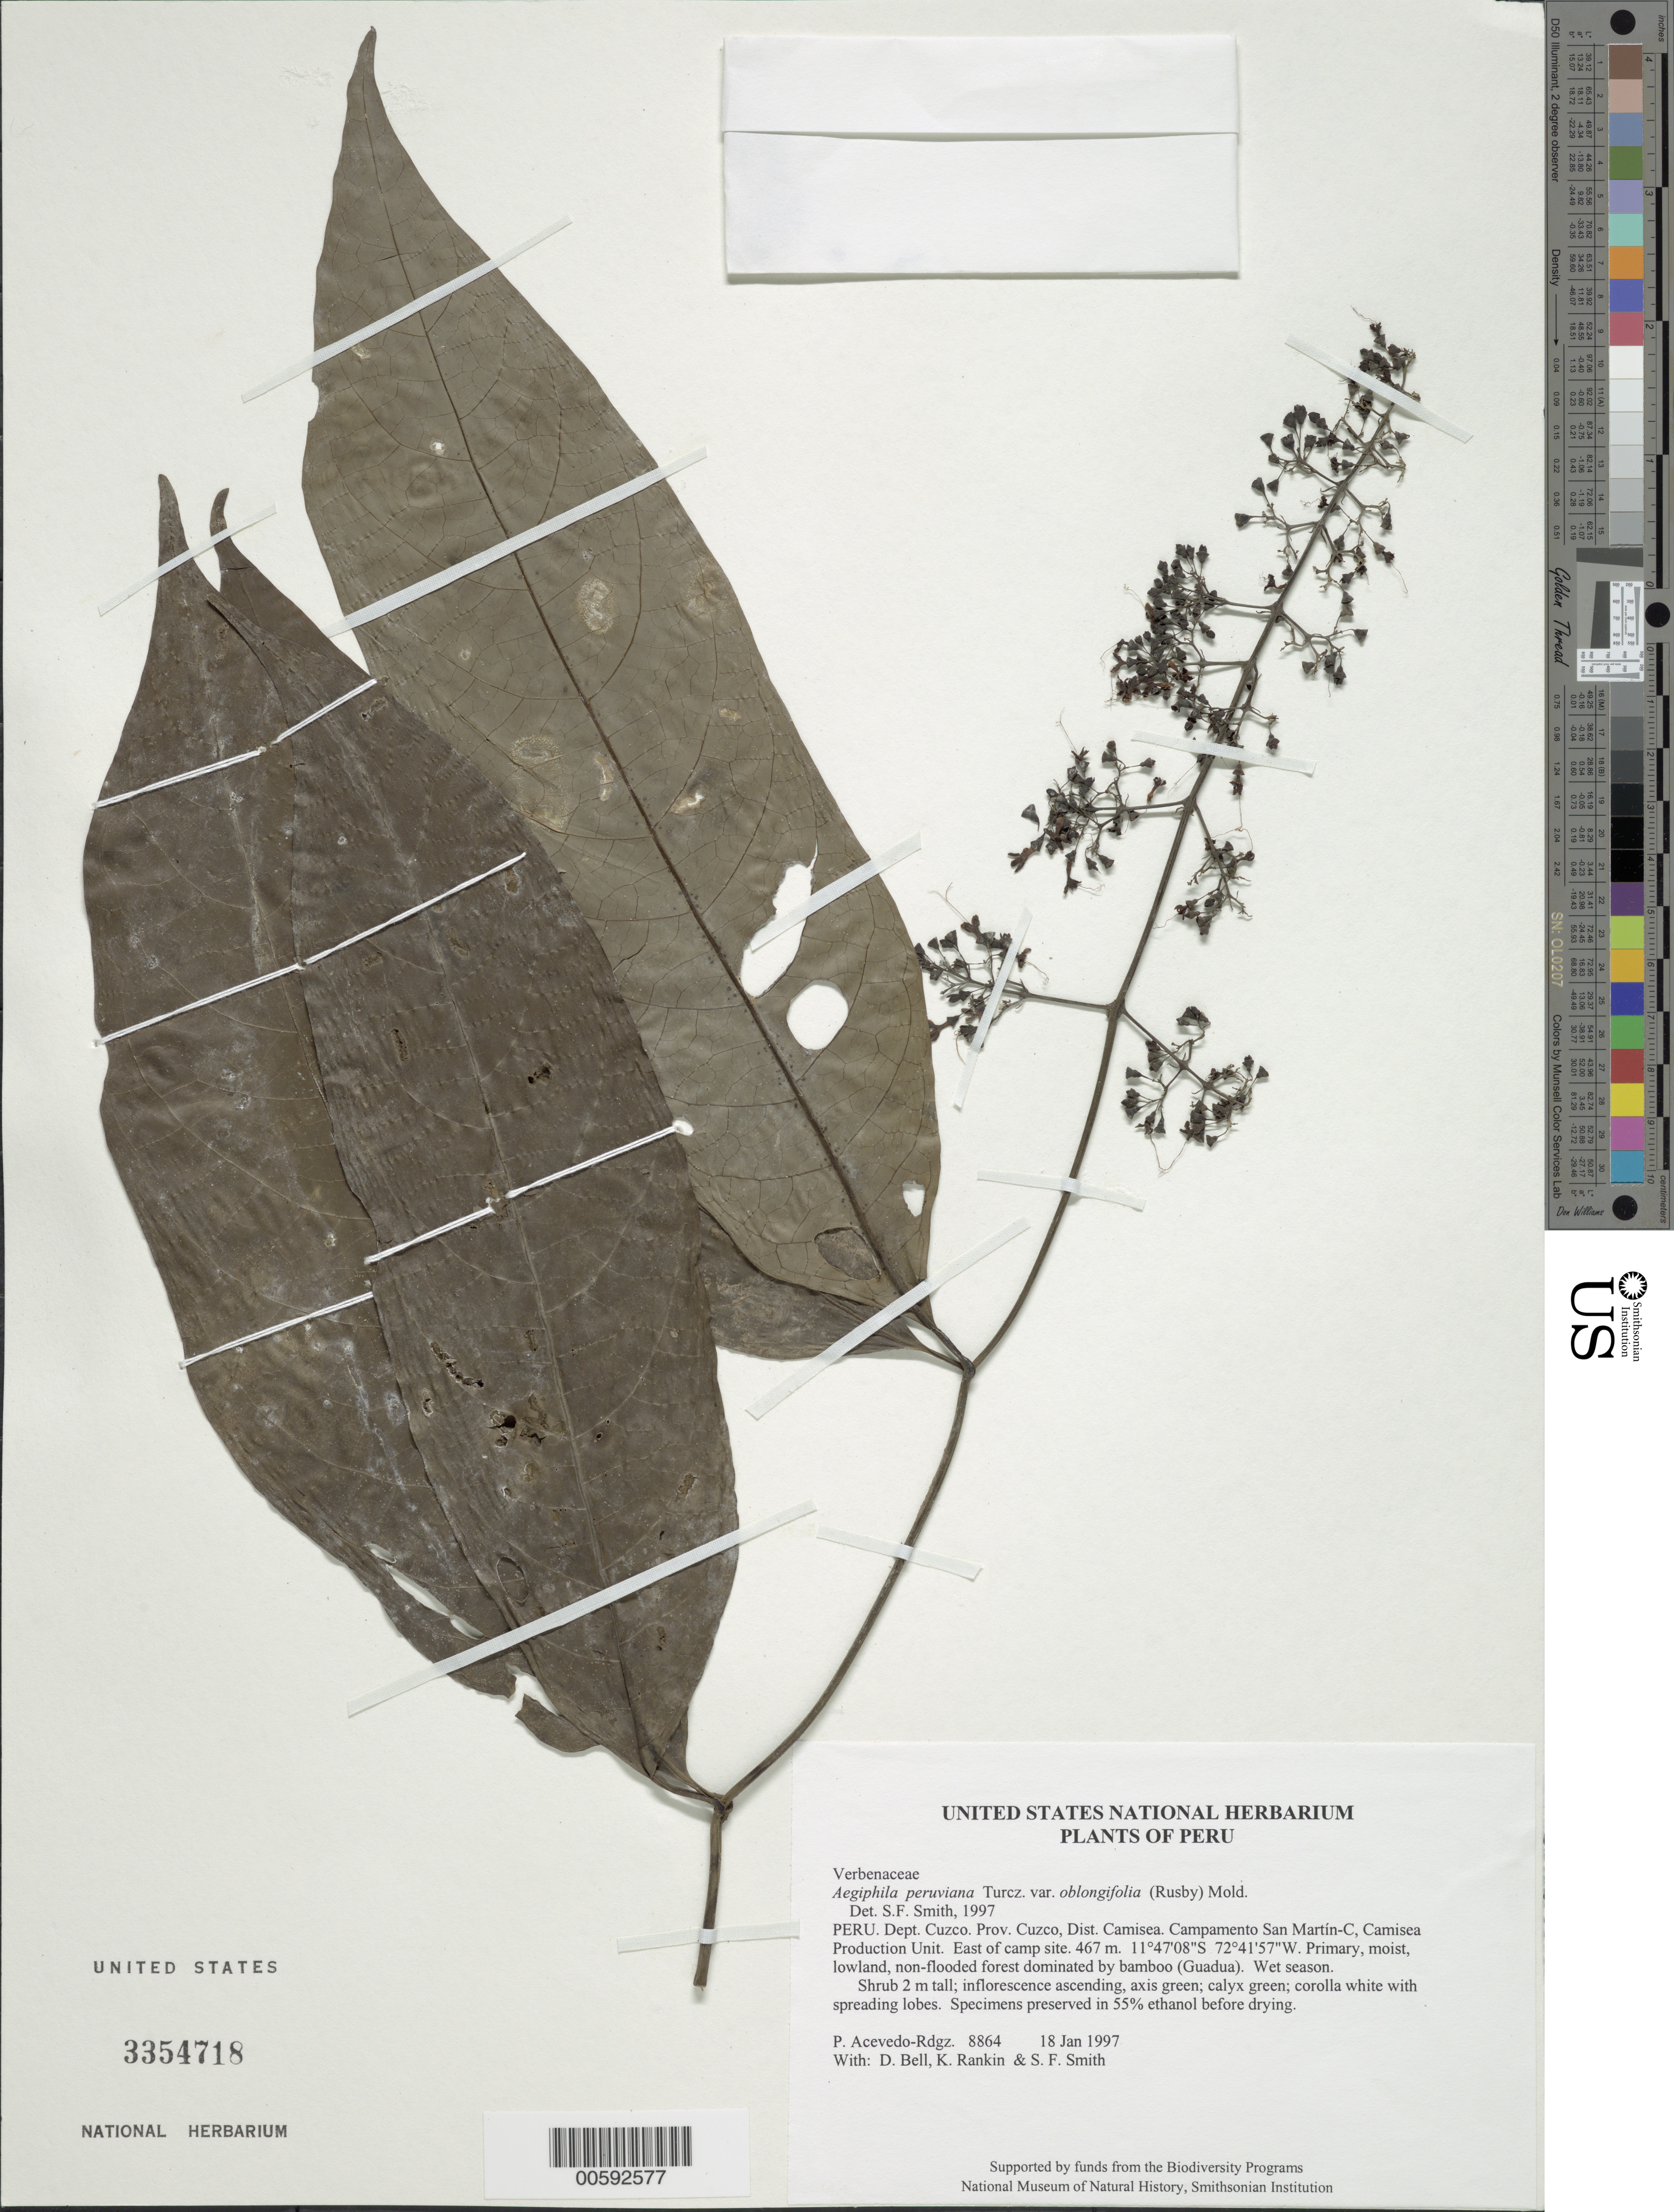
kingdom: Plantae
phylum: Tracheophyta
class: Magnoliopsida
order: Lamiales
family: Lamiaceae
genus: Aegiphila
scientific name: Aegiphila peruviana var. oblongifolia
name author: (Rusby) Moldenke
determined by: Smith, Stephen F., (US), NMNH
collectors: P. Acevedo-Rodr., D. A. Bell, K. B. Rankin & S.F. Smith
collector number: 8864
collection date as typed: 18 Jan 1997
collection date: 1997-01-18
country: Peru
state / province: Cusco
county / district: Cusco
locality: Districto Camisea, Campamento San Martín-C, Camisea Production Unit. East of camp site.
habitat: Primary, moist, lowland, non-flooded forest dominated by bamboo (Guadua). Wet season.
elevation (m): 467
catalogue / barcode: US 3354718